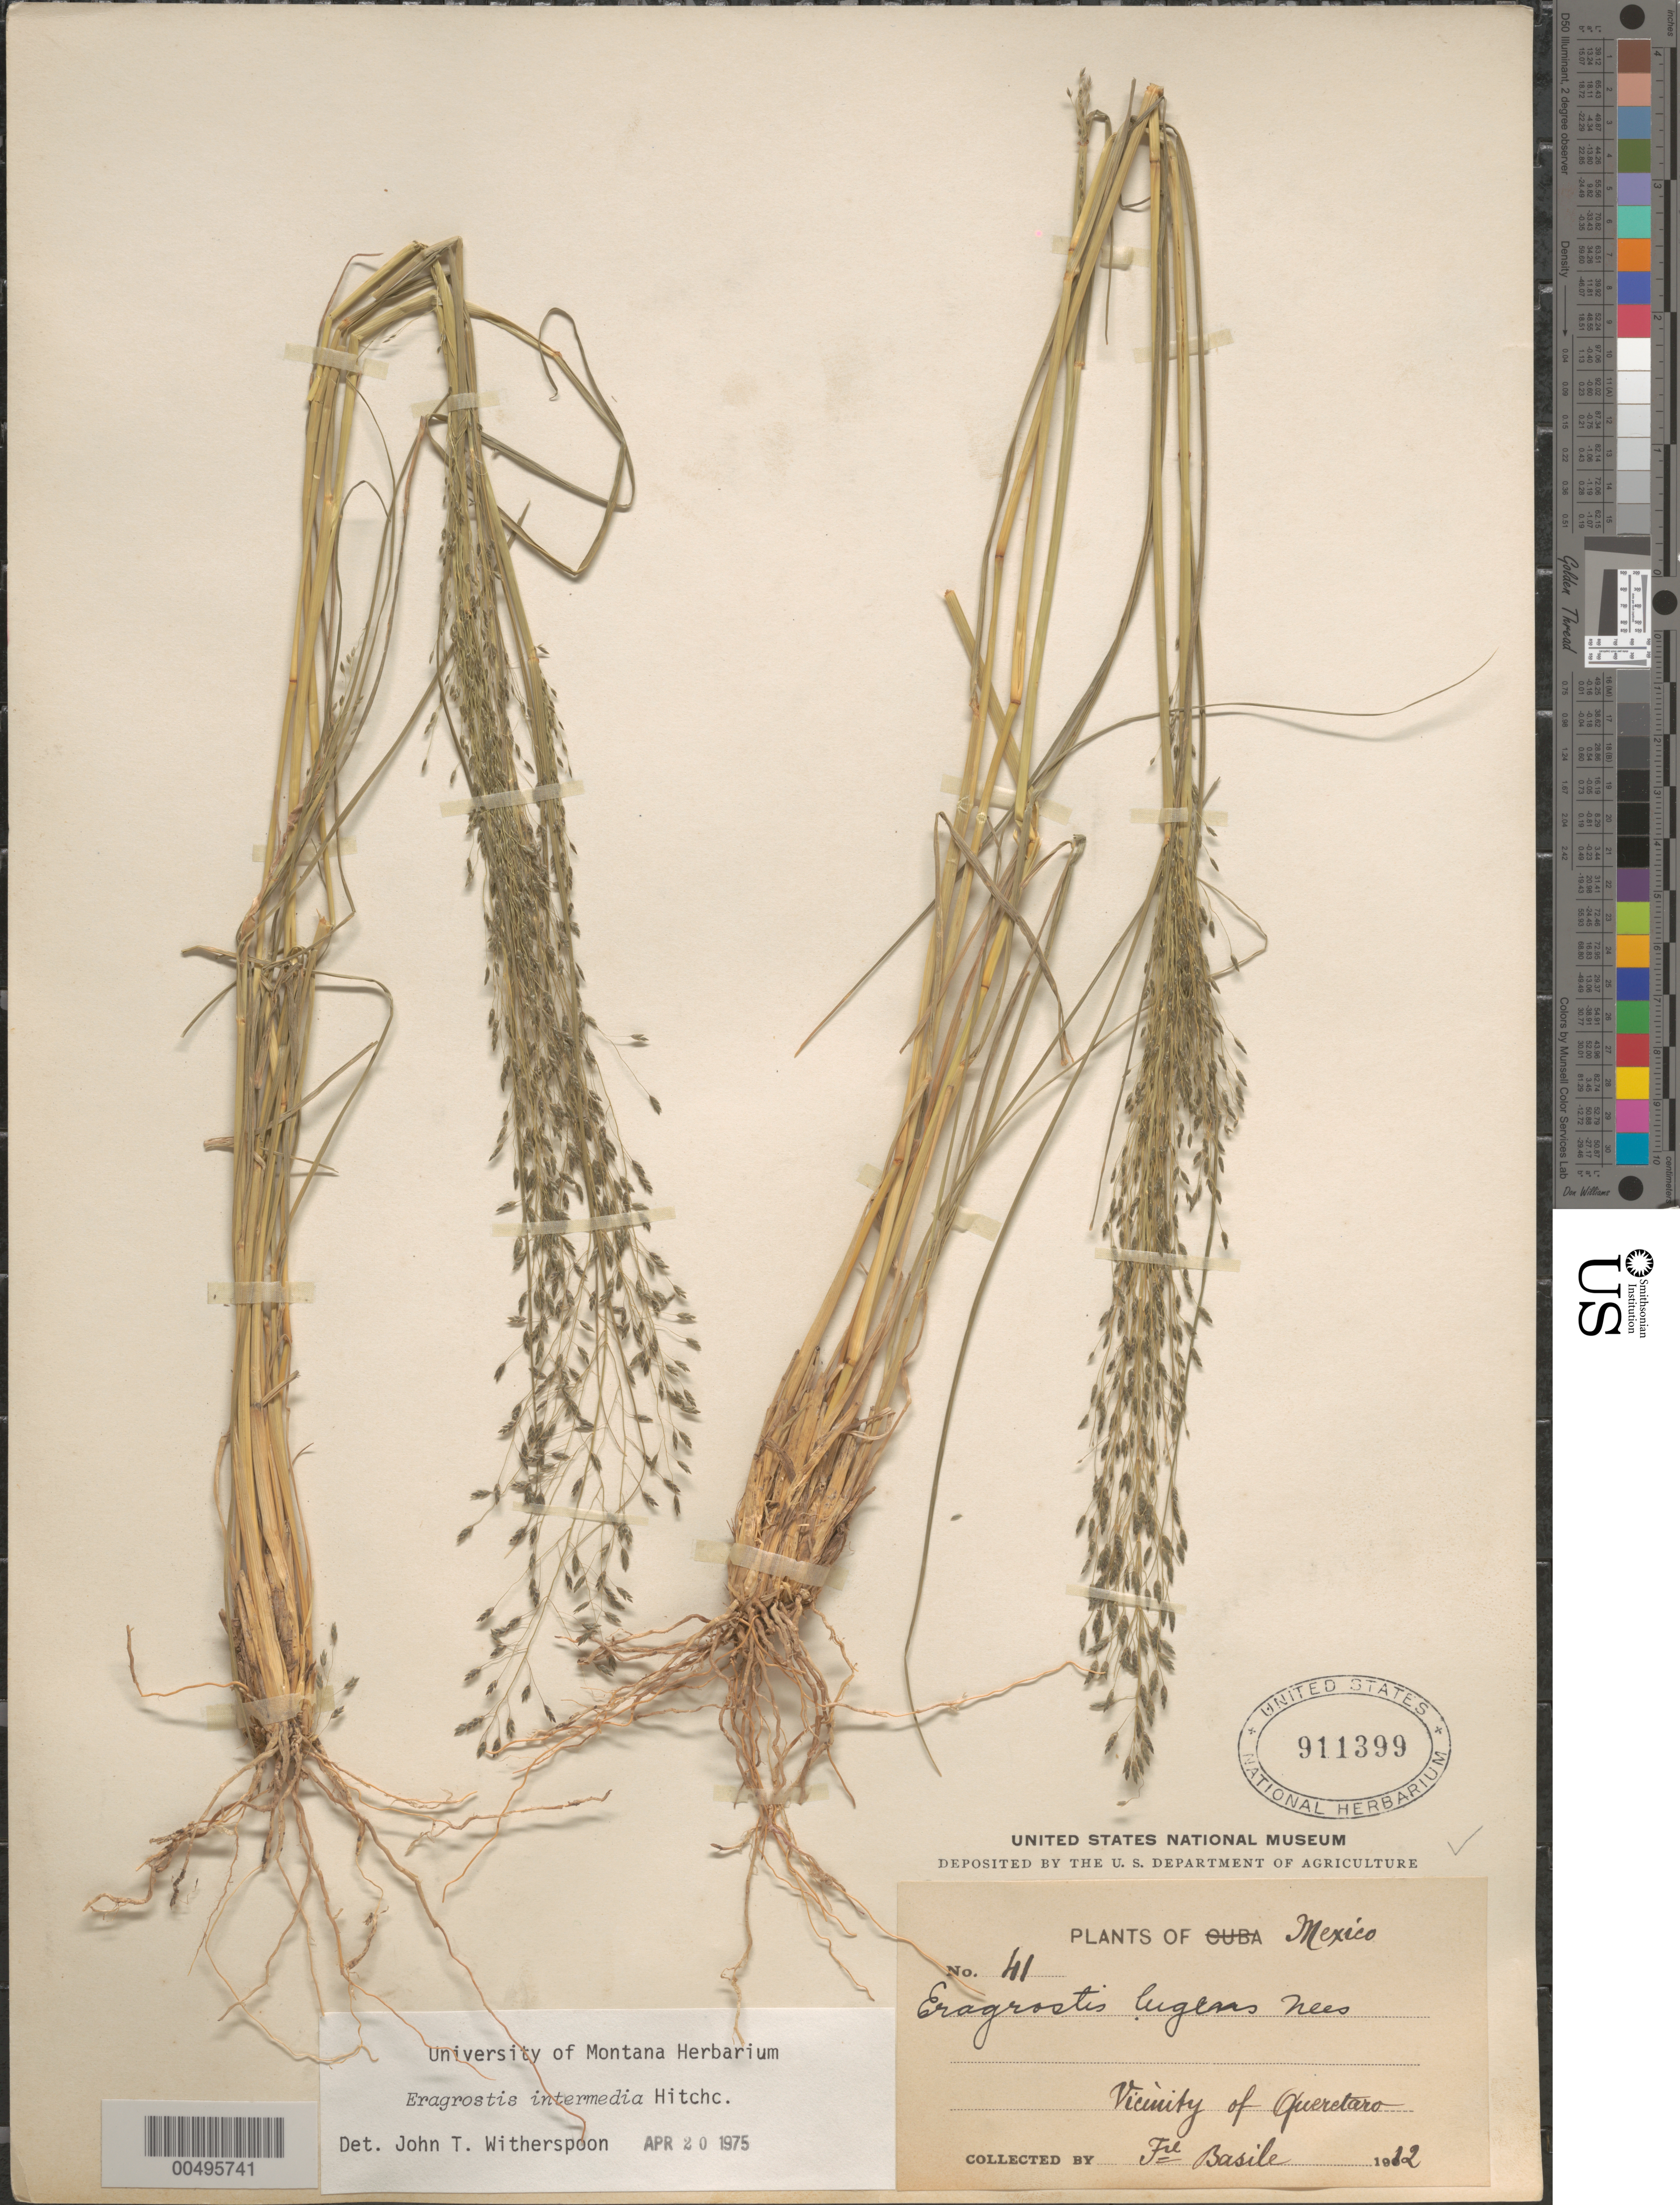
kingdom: Plantae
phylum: Tracheophyta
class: Liliopsida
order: Poales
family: Poaceae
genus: Eragrostis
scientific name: Eragrostis intermedia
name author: Hitchc.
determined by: Witherspoon, John T.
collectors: Bro. Basile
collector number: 41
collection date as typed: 1912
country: Mexico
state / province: Querétaro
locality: Vicinity of Querétaro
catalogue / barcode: US 911399